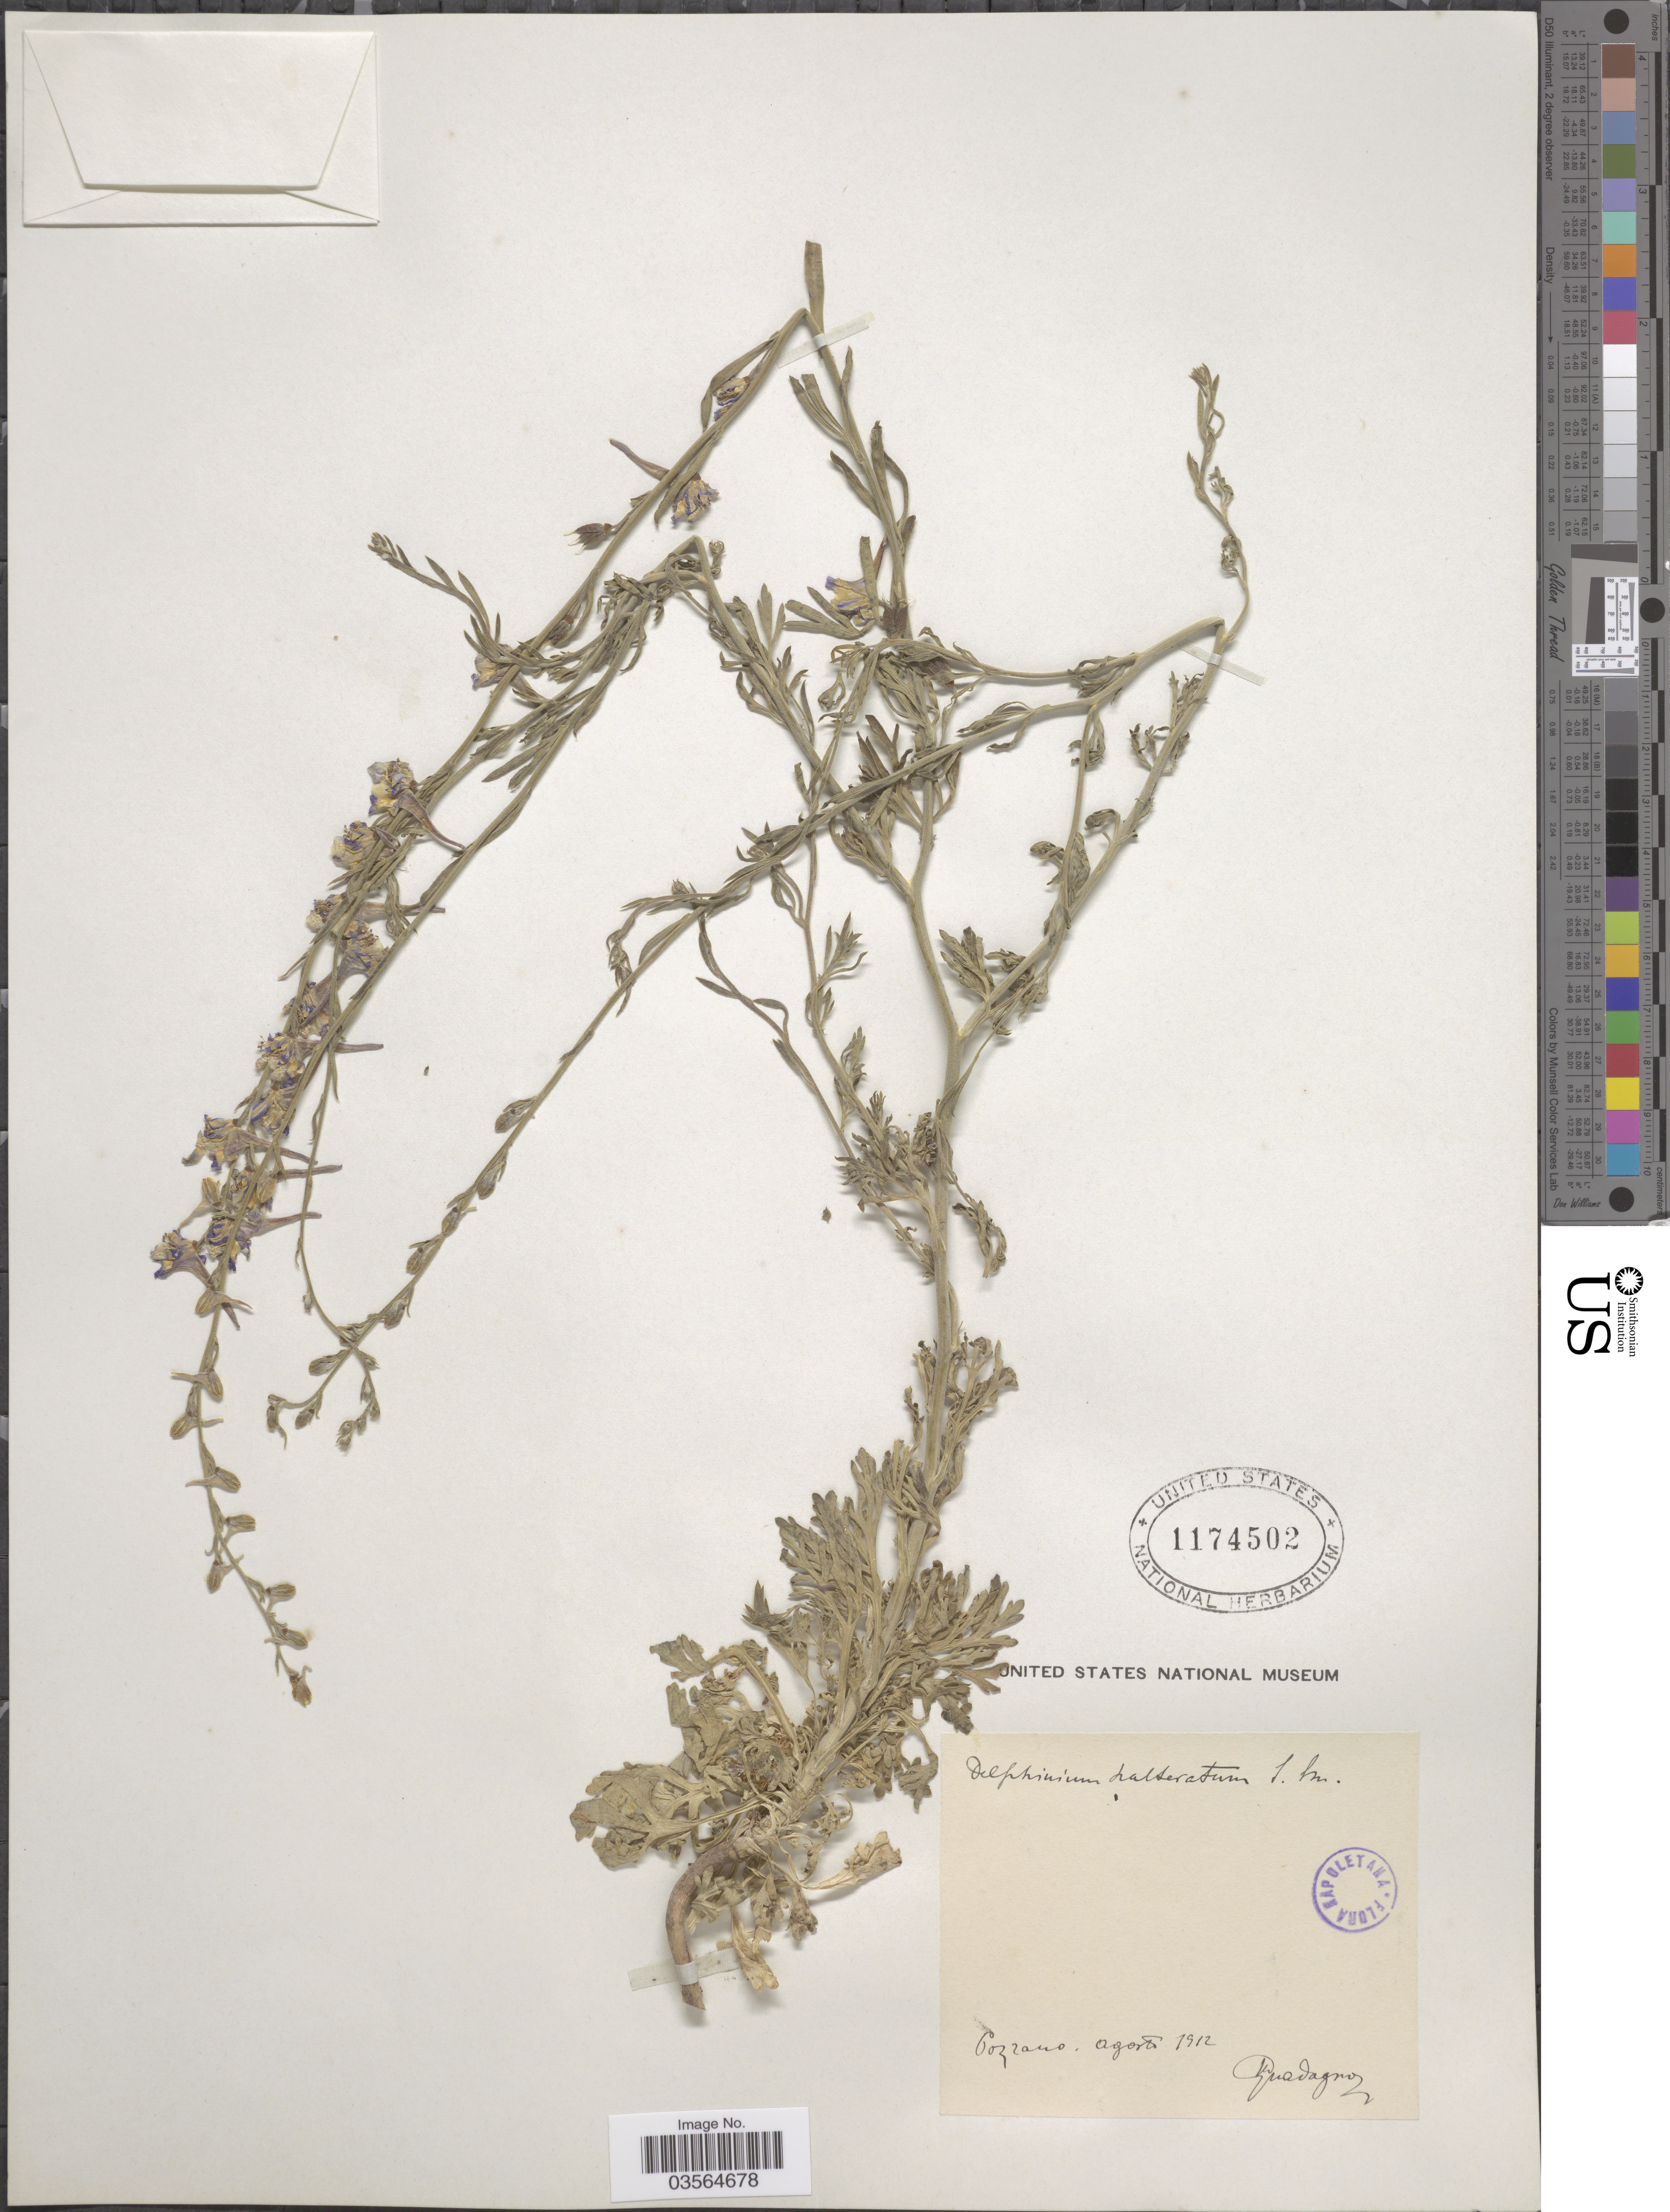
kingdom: Plantae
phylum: Tracheophyta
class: Magnoliopsida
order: Ranunculales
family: Ranunculaceae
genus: Delphinium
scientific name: Delphinium halteratum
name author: Sibth. & Sm.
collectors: M. Guadagno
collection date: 1912-08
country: Italy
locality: Pozzano.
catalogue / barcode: US 1174502